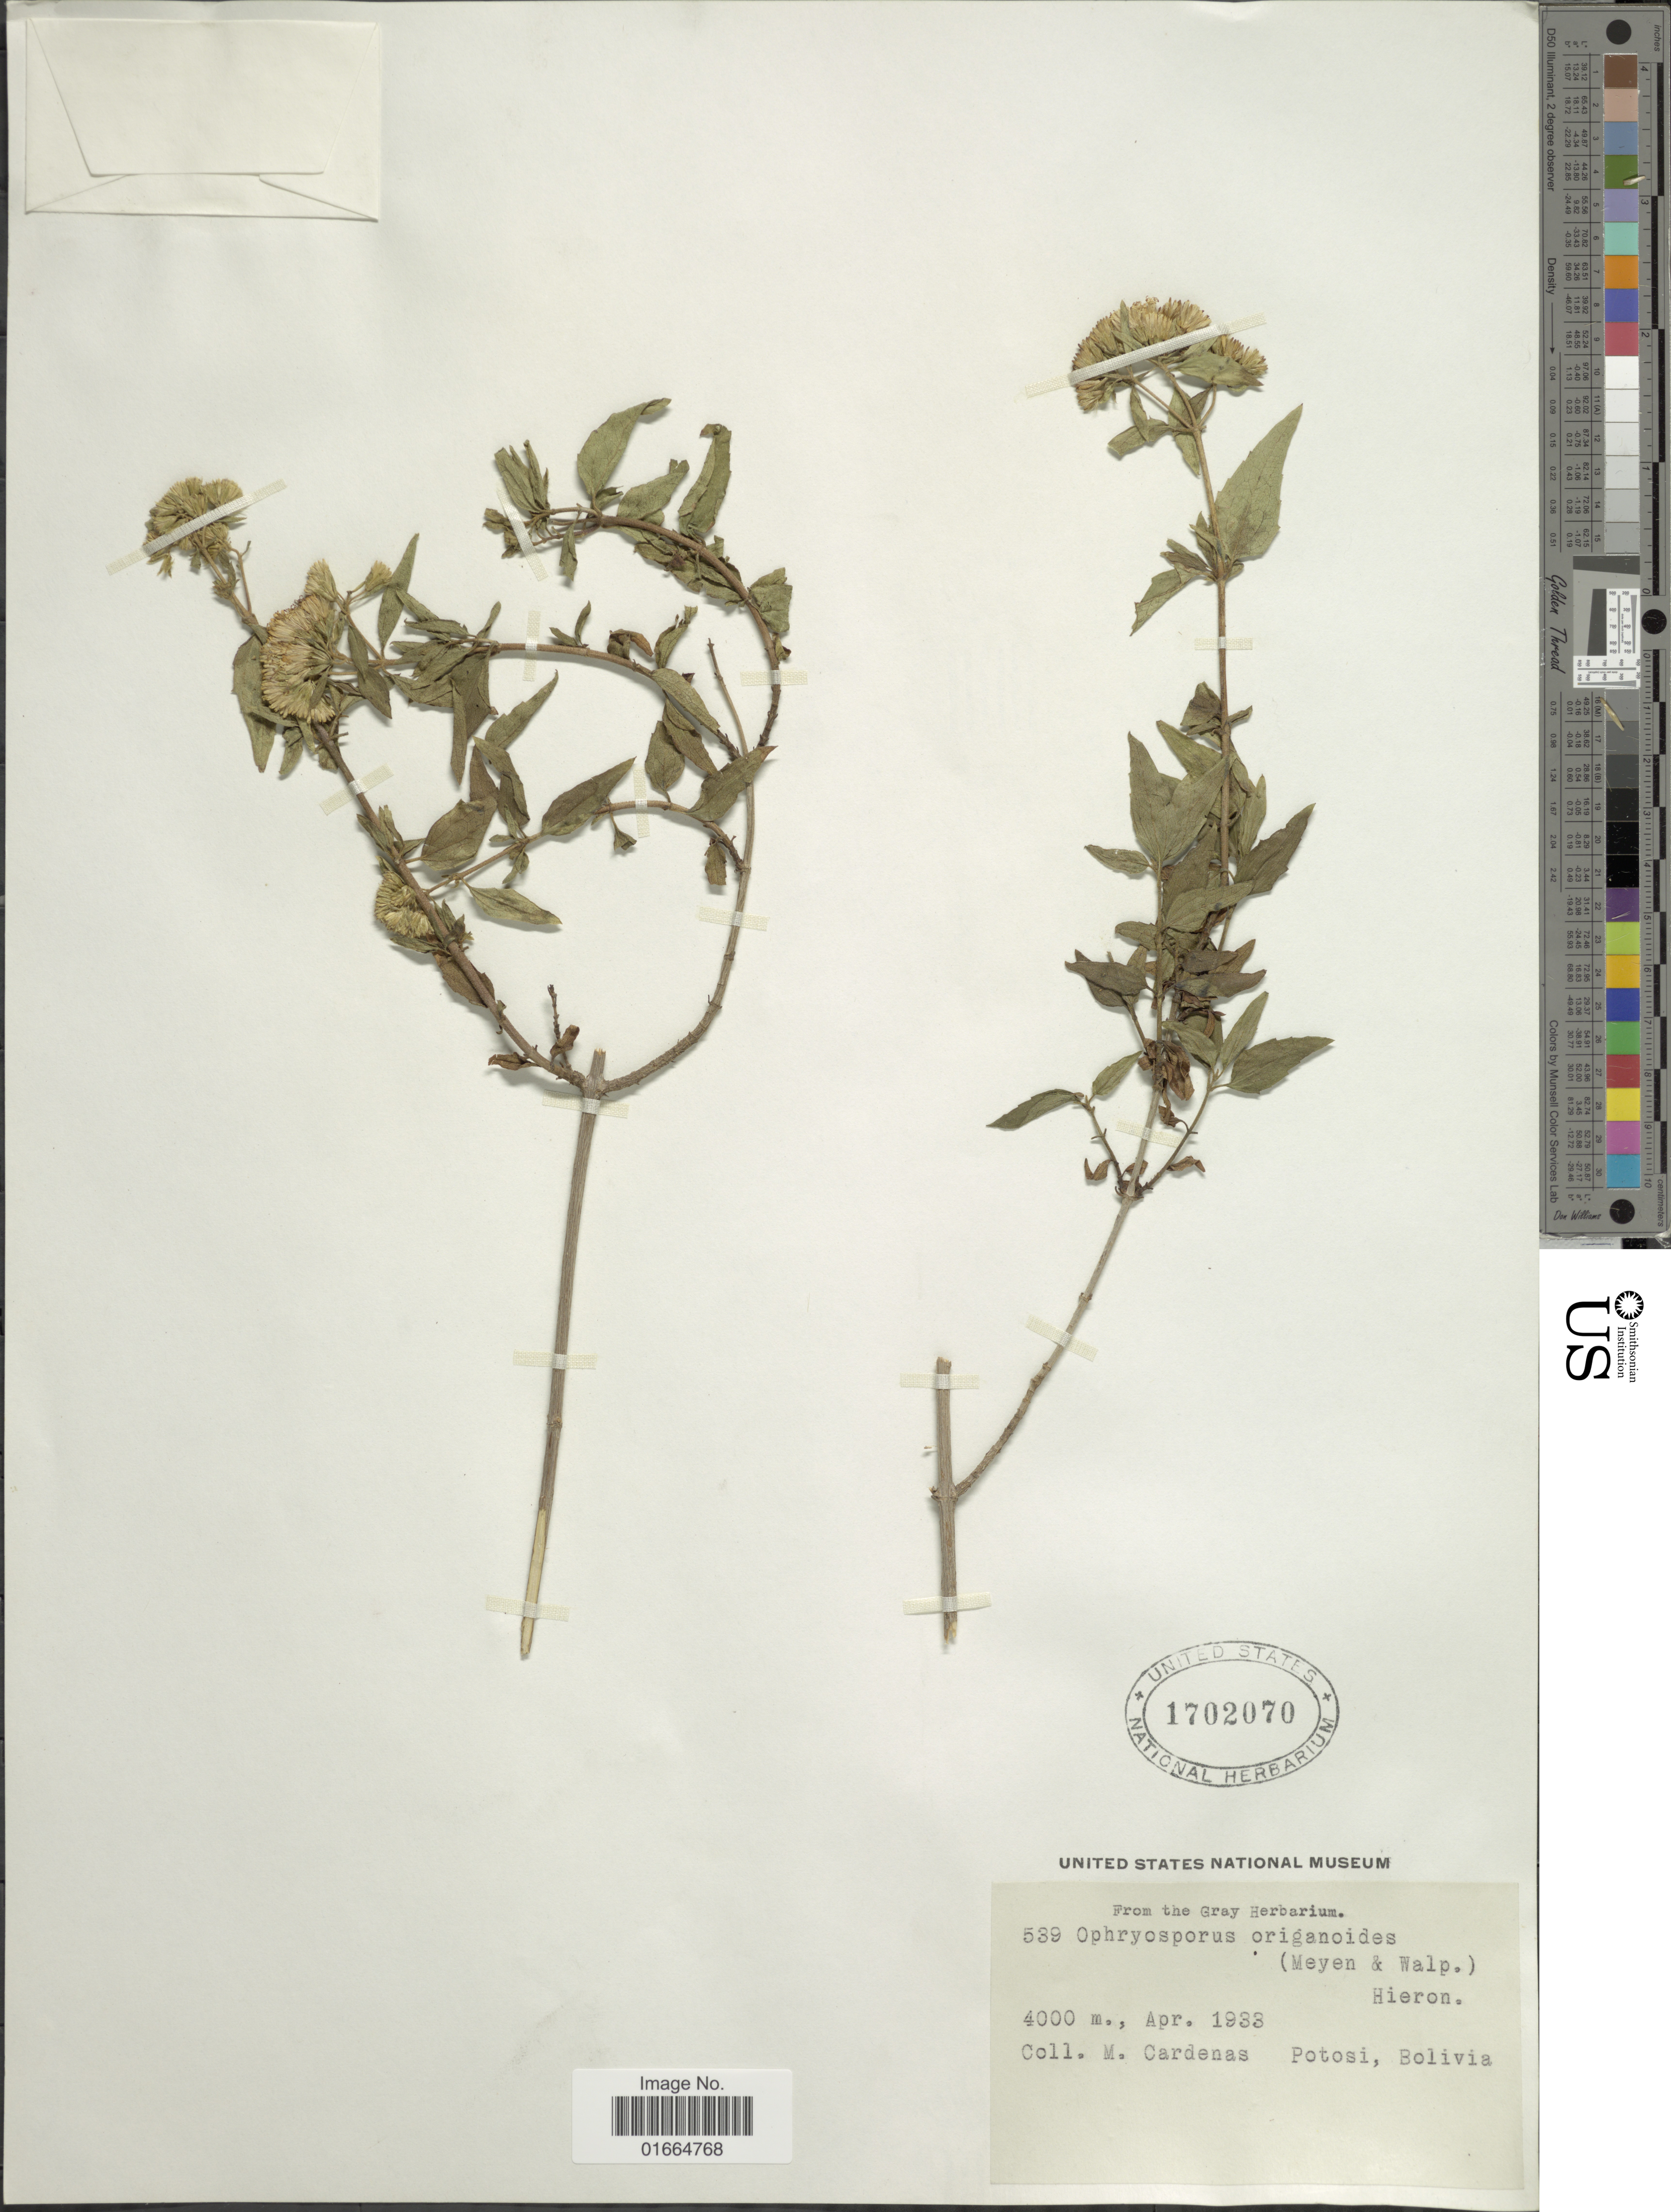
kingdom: Plantae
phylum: Tracheophyta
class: Magnoliopsida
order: Asterales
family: Asteraceae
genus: Ophryosporus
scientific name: Ophryosporus heptanthus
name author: (Sch. Bip. ex Wedd.) R.M. King & H. Rob.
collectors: M. Cárdenas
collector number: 539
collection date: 1933-04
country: Bolivia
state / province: Potosi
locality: Potosi, Bolivia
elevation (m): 4000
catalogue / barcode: US 1702070